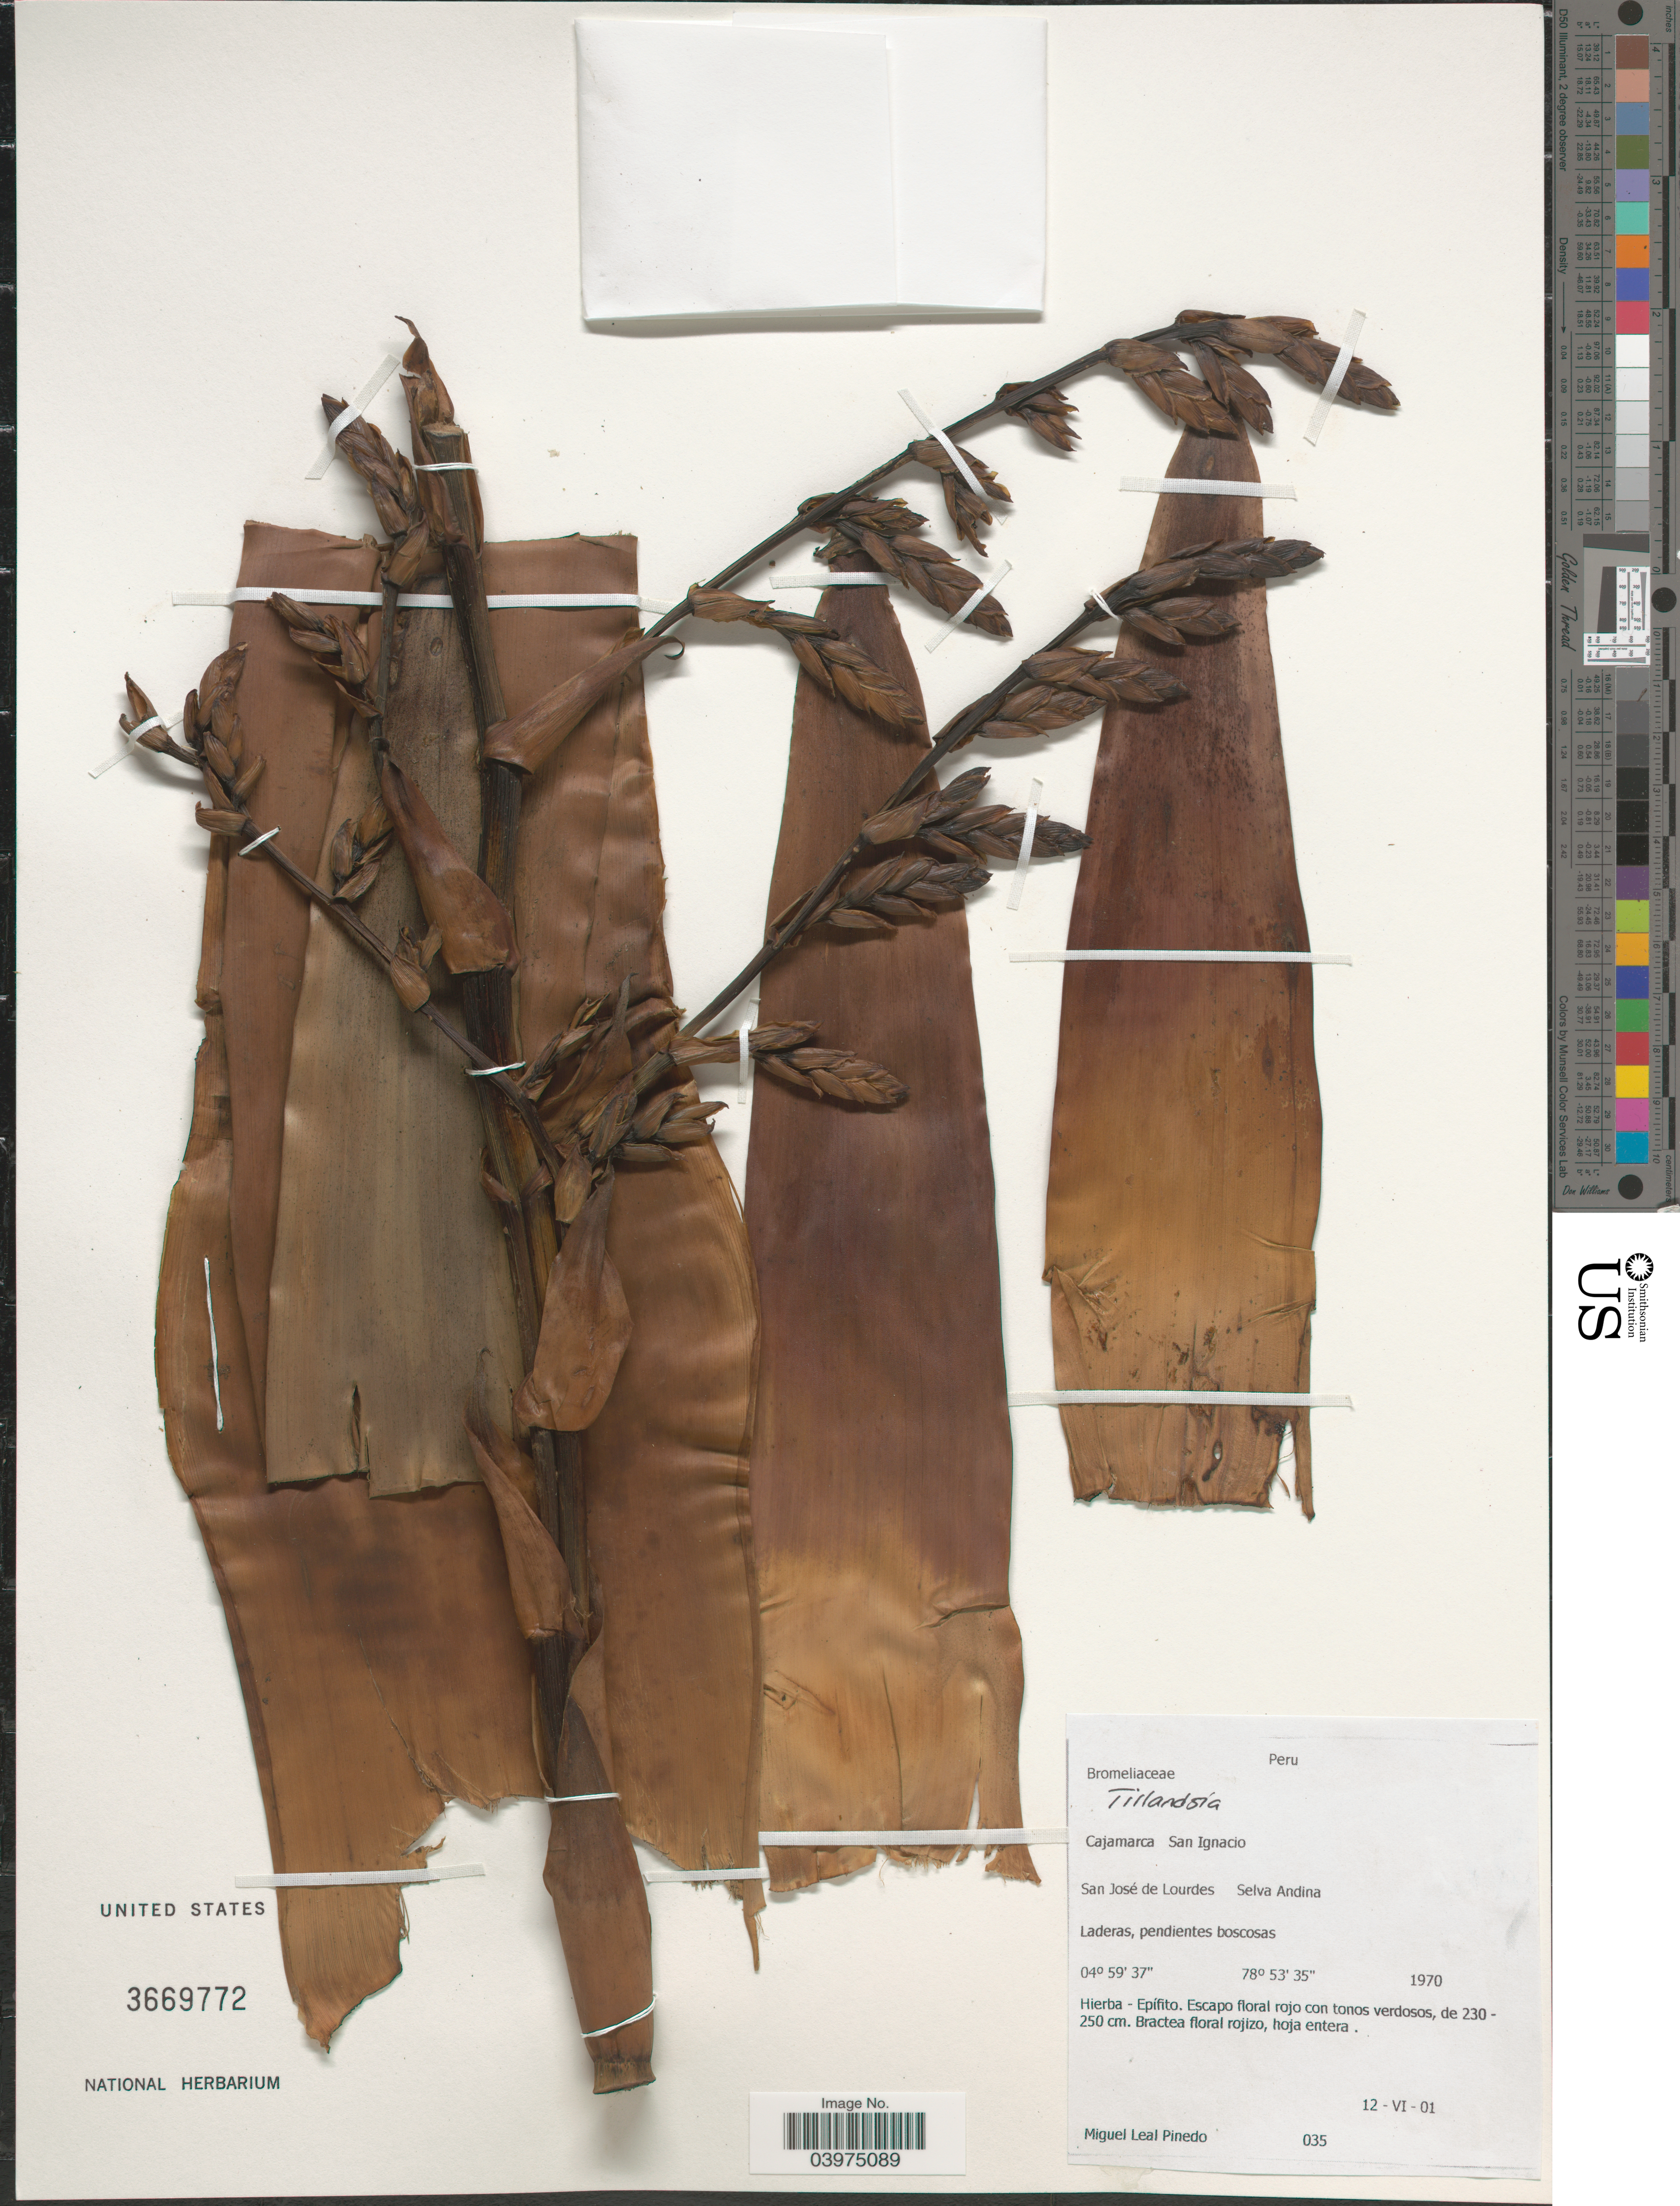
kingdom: Plantae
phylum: Tracheophyta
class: Liliopsida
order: Poales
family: Bromeliaceae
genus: Tillandsia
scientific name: Tillandsia sp.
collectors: M. Pinedo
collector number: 035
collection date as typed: Transcribed d/m/y: 12/6/1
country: Peru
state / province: Cajamarca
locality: San Ignacio. San José de Lourdes. Selva Andina.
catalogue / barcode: US 3669772